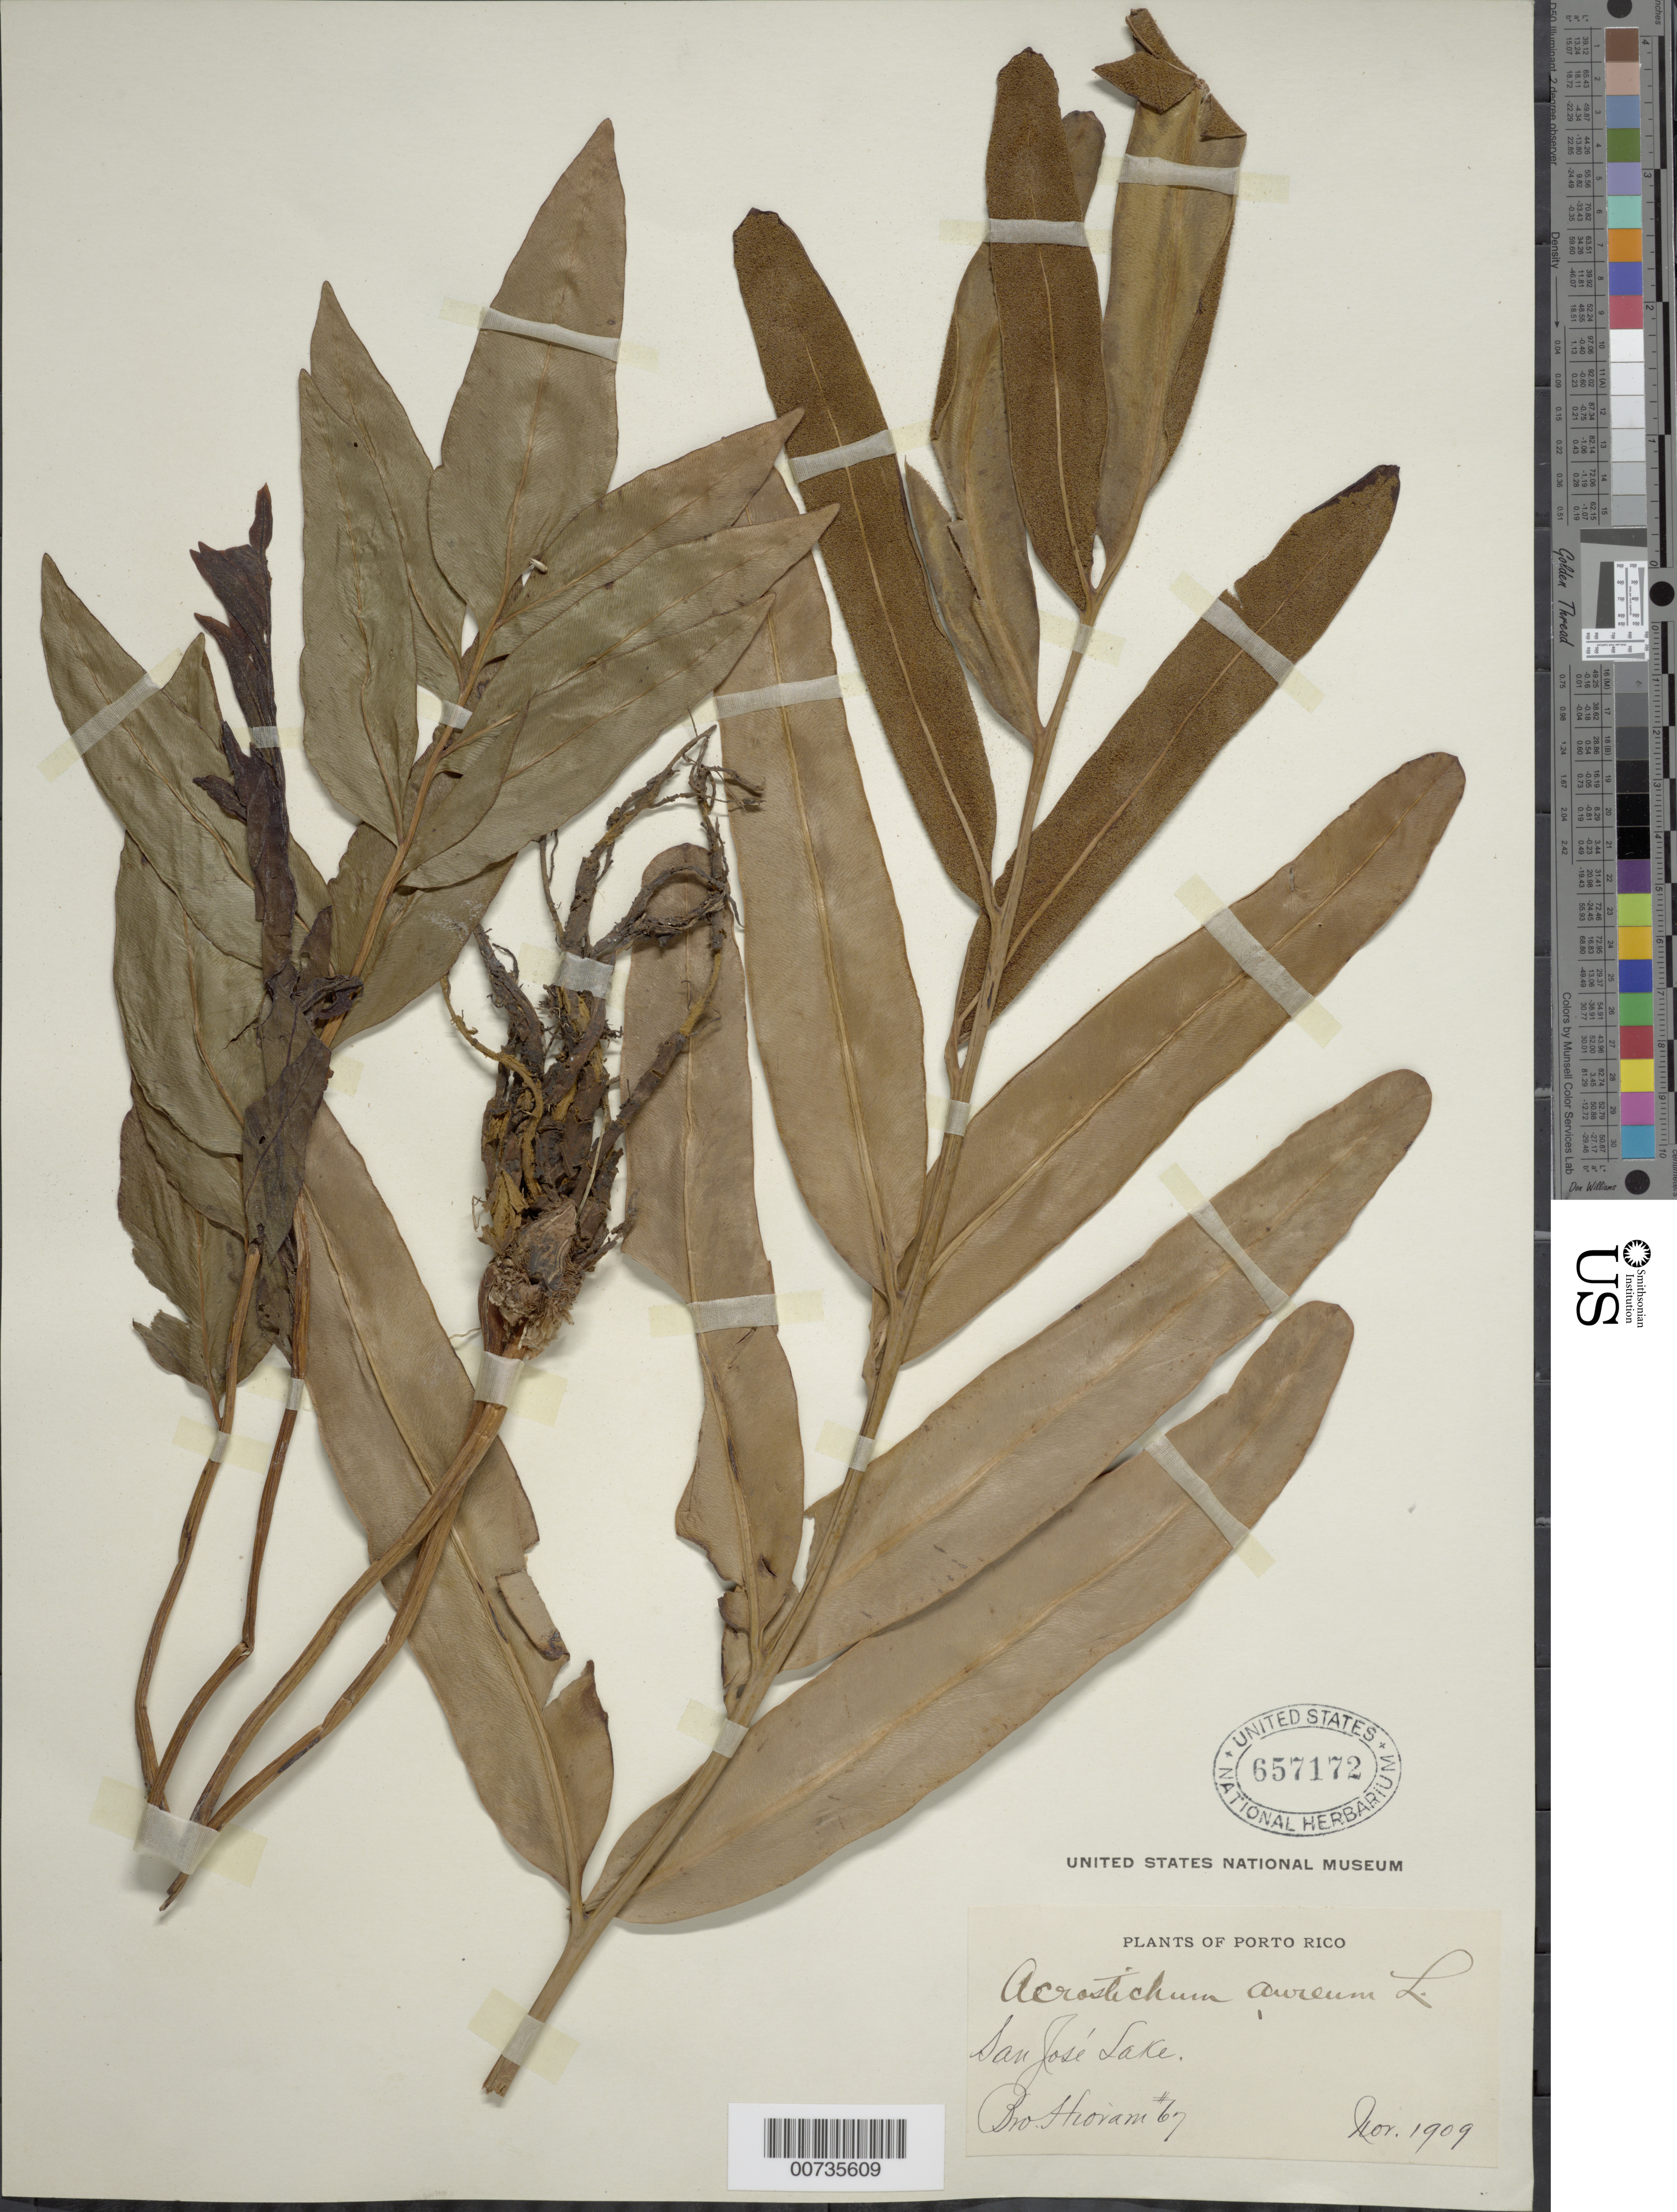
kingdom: Plantae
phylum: Tracheophyta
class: Polypodiopsida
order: Polypodiales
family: Pteridaceae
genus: Acrostichum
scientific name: Acrostichum aureum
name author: L.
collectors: Bro. Hioram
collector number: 67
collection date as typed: Nov 1909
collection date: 1909-11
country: Puerto Rico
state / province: San Juan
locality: San José Lake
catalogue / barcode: US 657172